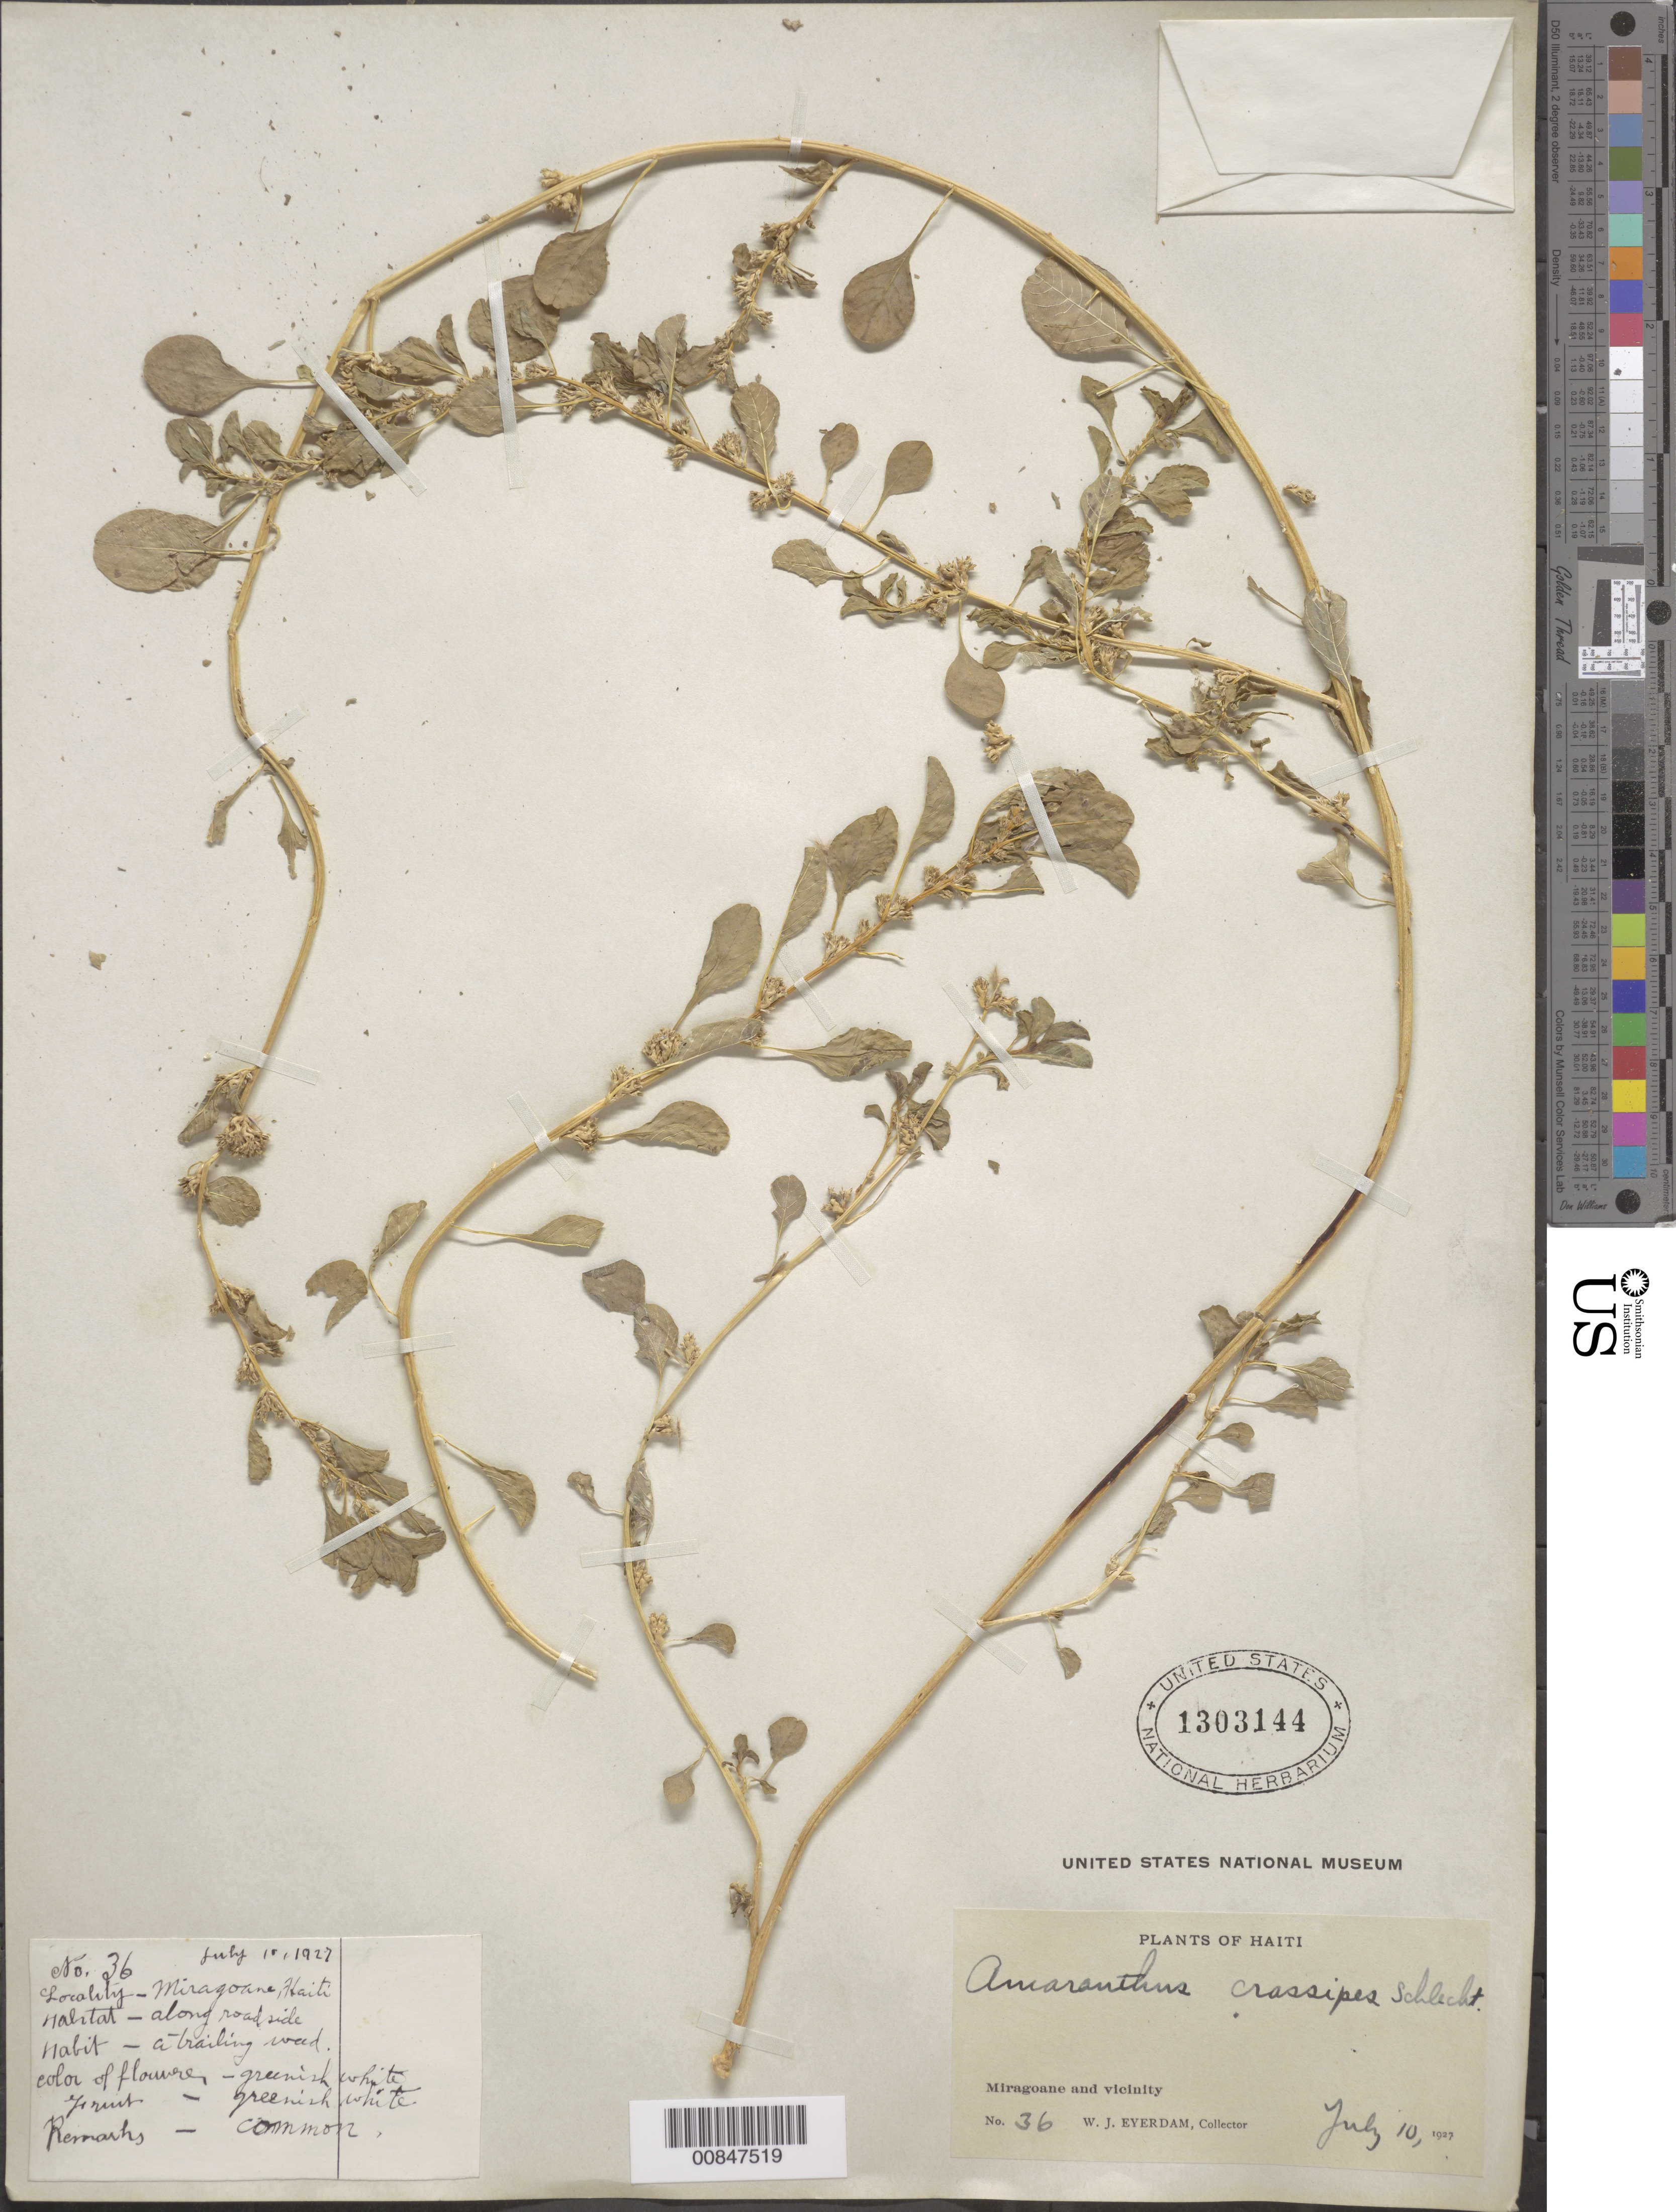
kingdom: Plantae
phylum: Tracheophyta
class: Magnoliopsida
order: Caryophyllales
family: Amaranthaceae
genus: Amaranthus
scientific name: Amaranthus crassipes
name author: Schltdl.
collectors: W. J. Eyerdam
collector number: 36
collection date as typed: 10 Jul 1927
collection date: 1927-07-10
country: Haiti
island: Hispaniola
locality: Miragoane and vicinity.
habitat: Along road side.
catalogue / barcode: US 1303144